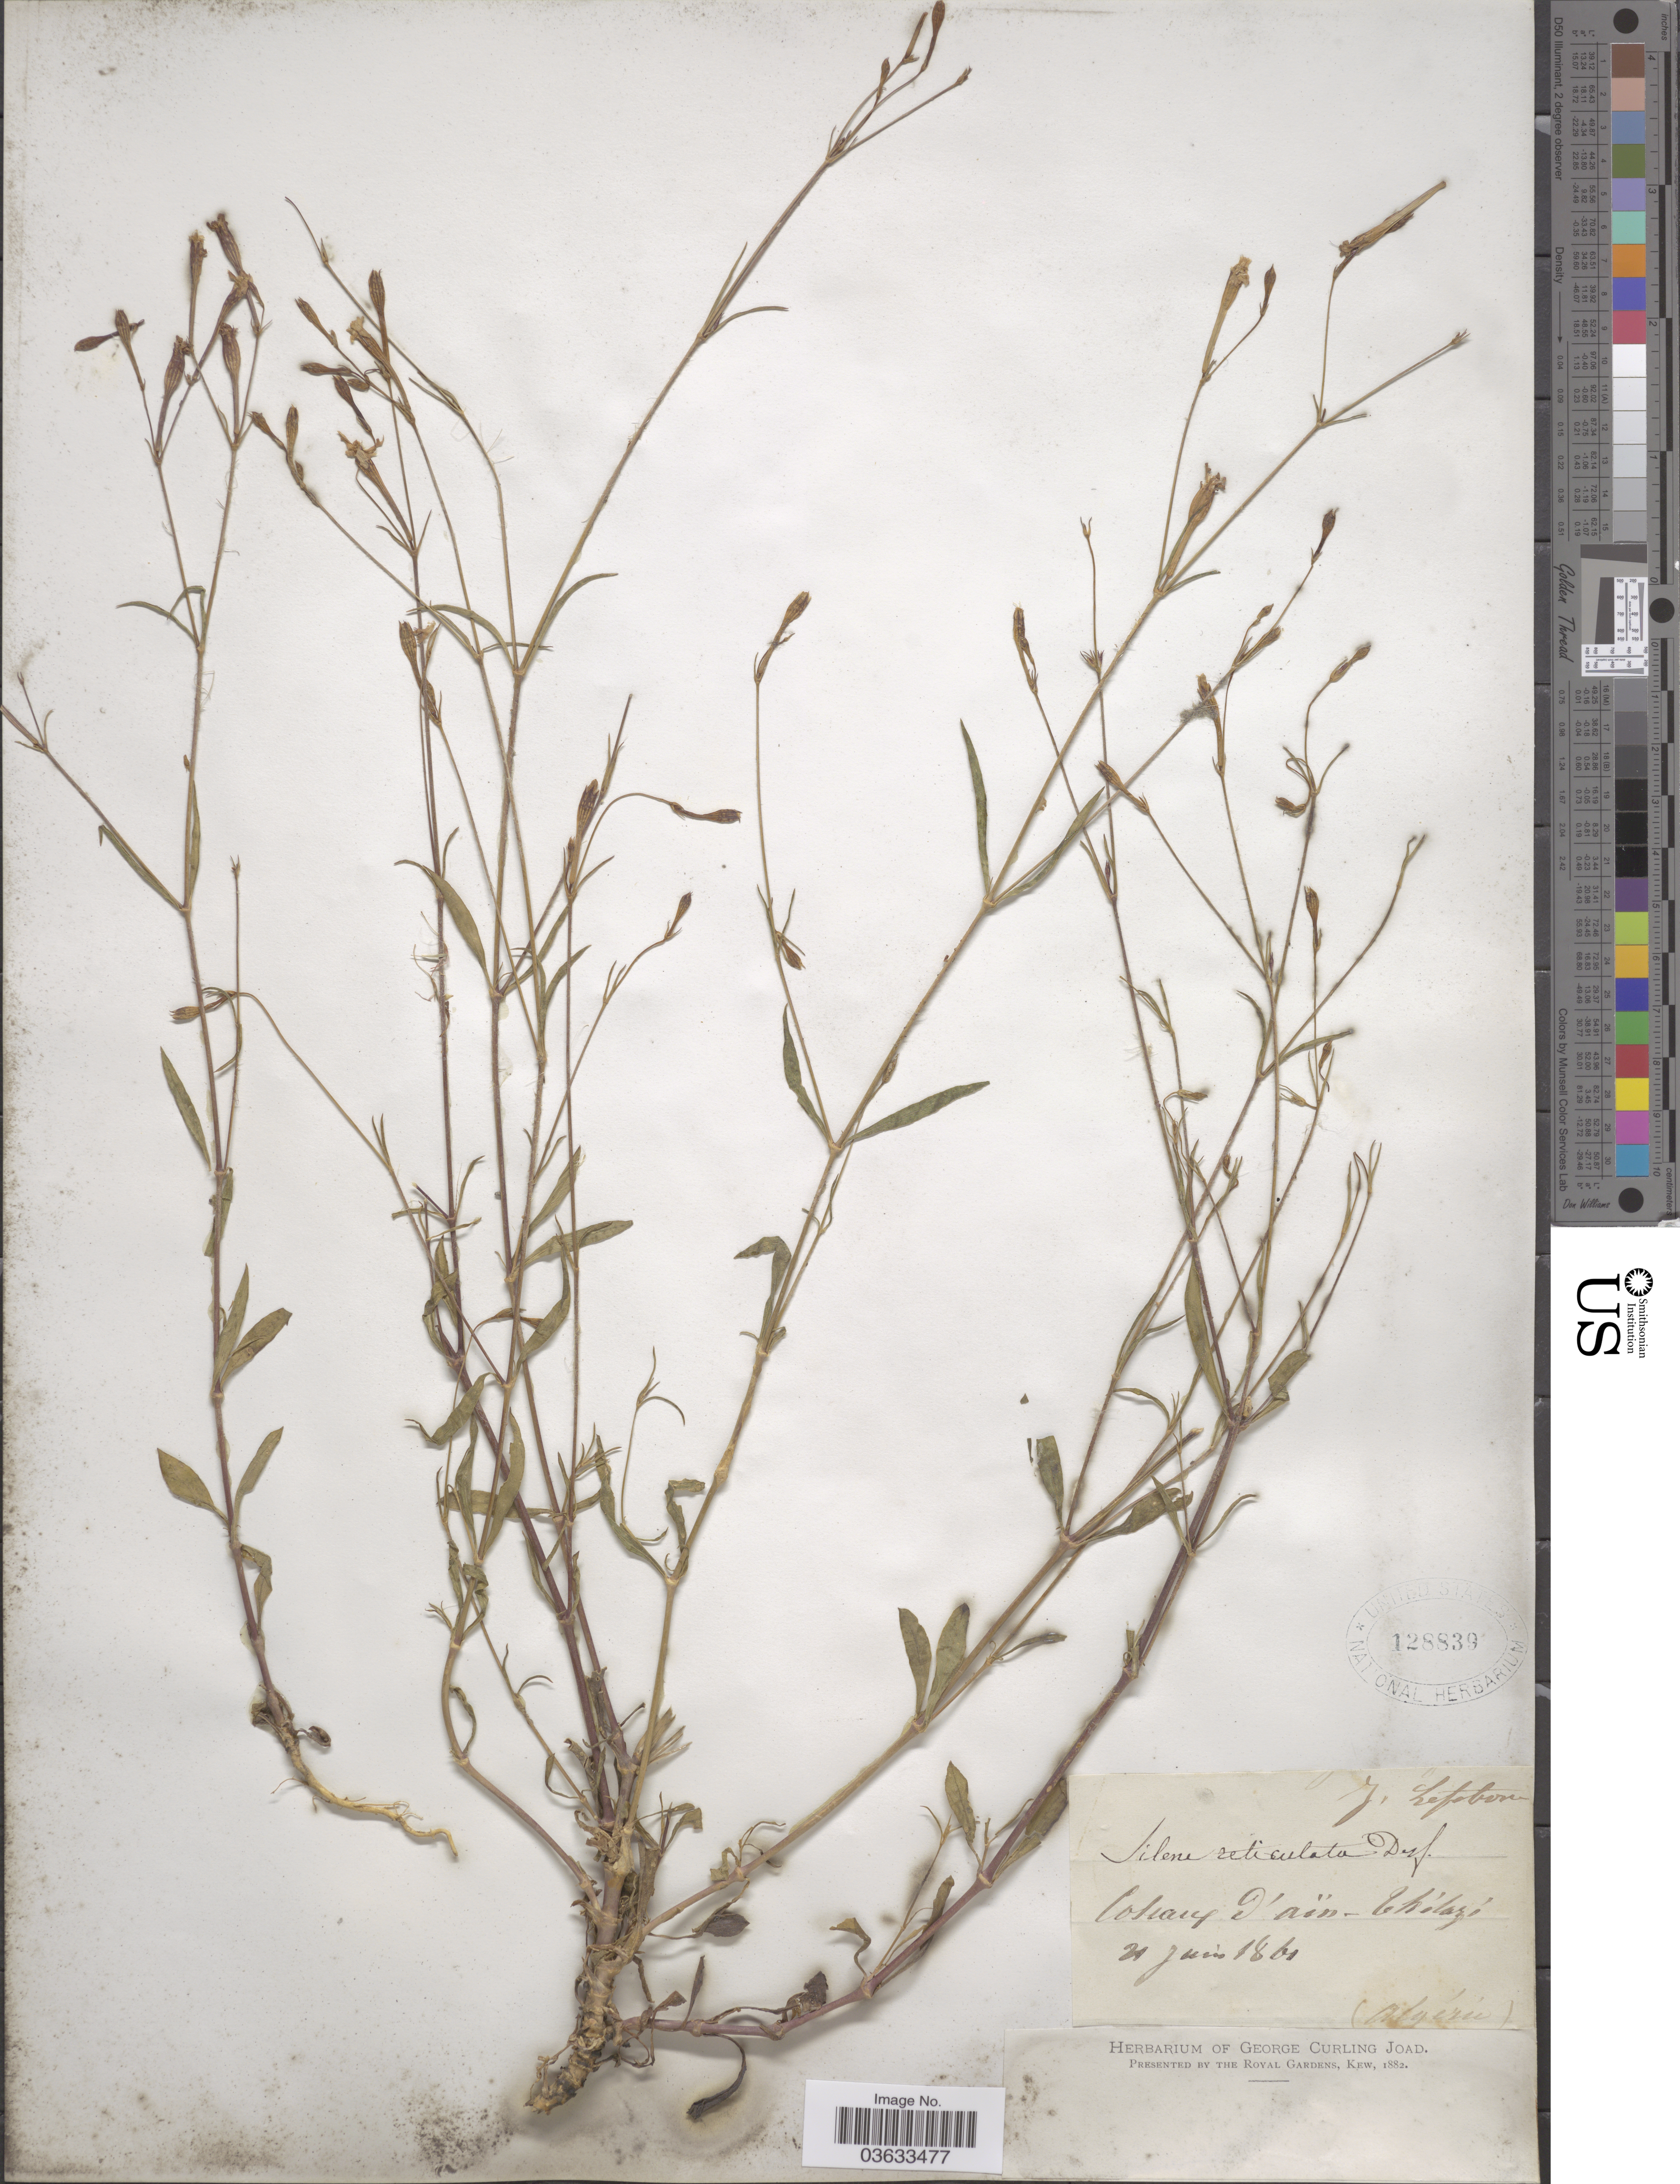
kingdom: Plantae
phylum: Tracheophyta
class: Magnoliopsida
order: Caryophyllales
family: Caryophyllaceae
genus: Silene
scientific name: Silene reticulata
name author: Fenzl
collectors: J. Lefebure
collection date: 1861-06-21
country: Algeria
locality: Coteaux d'aïn-Chólazó. [interpreted]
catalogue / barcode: US 128839